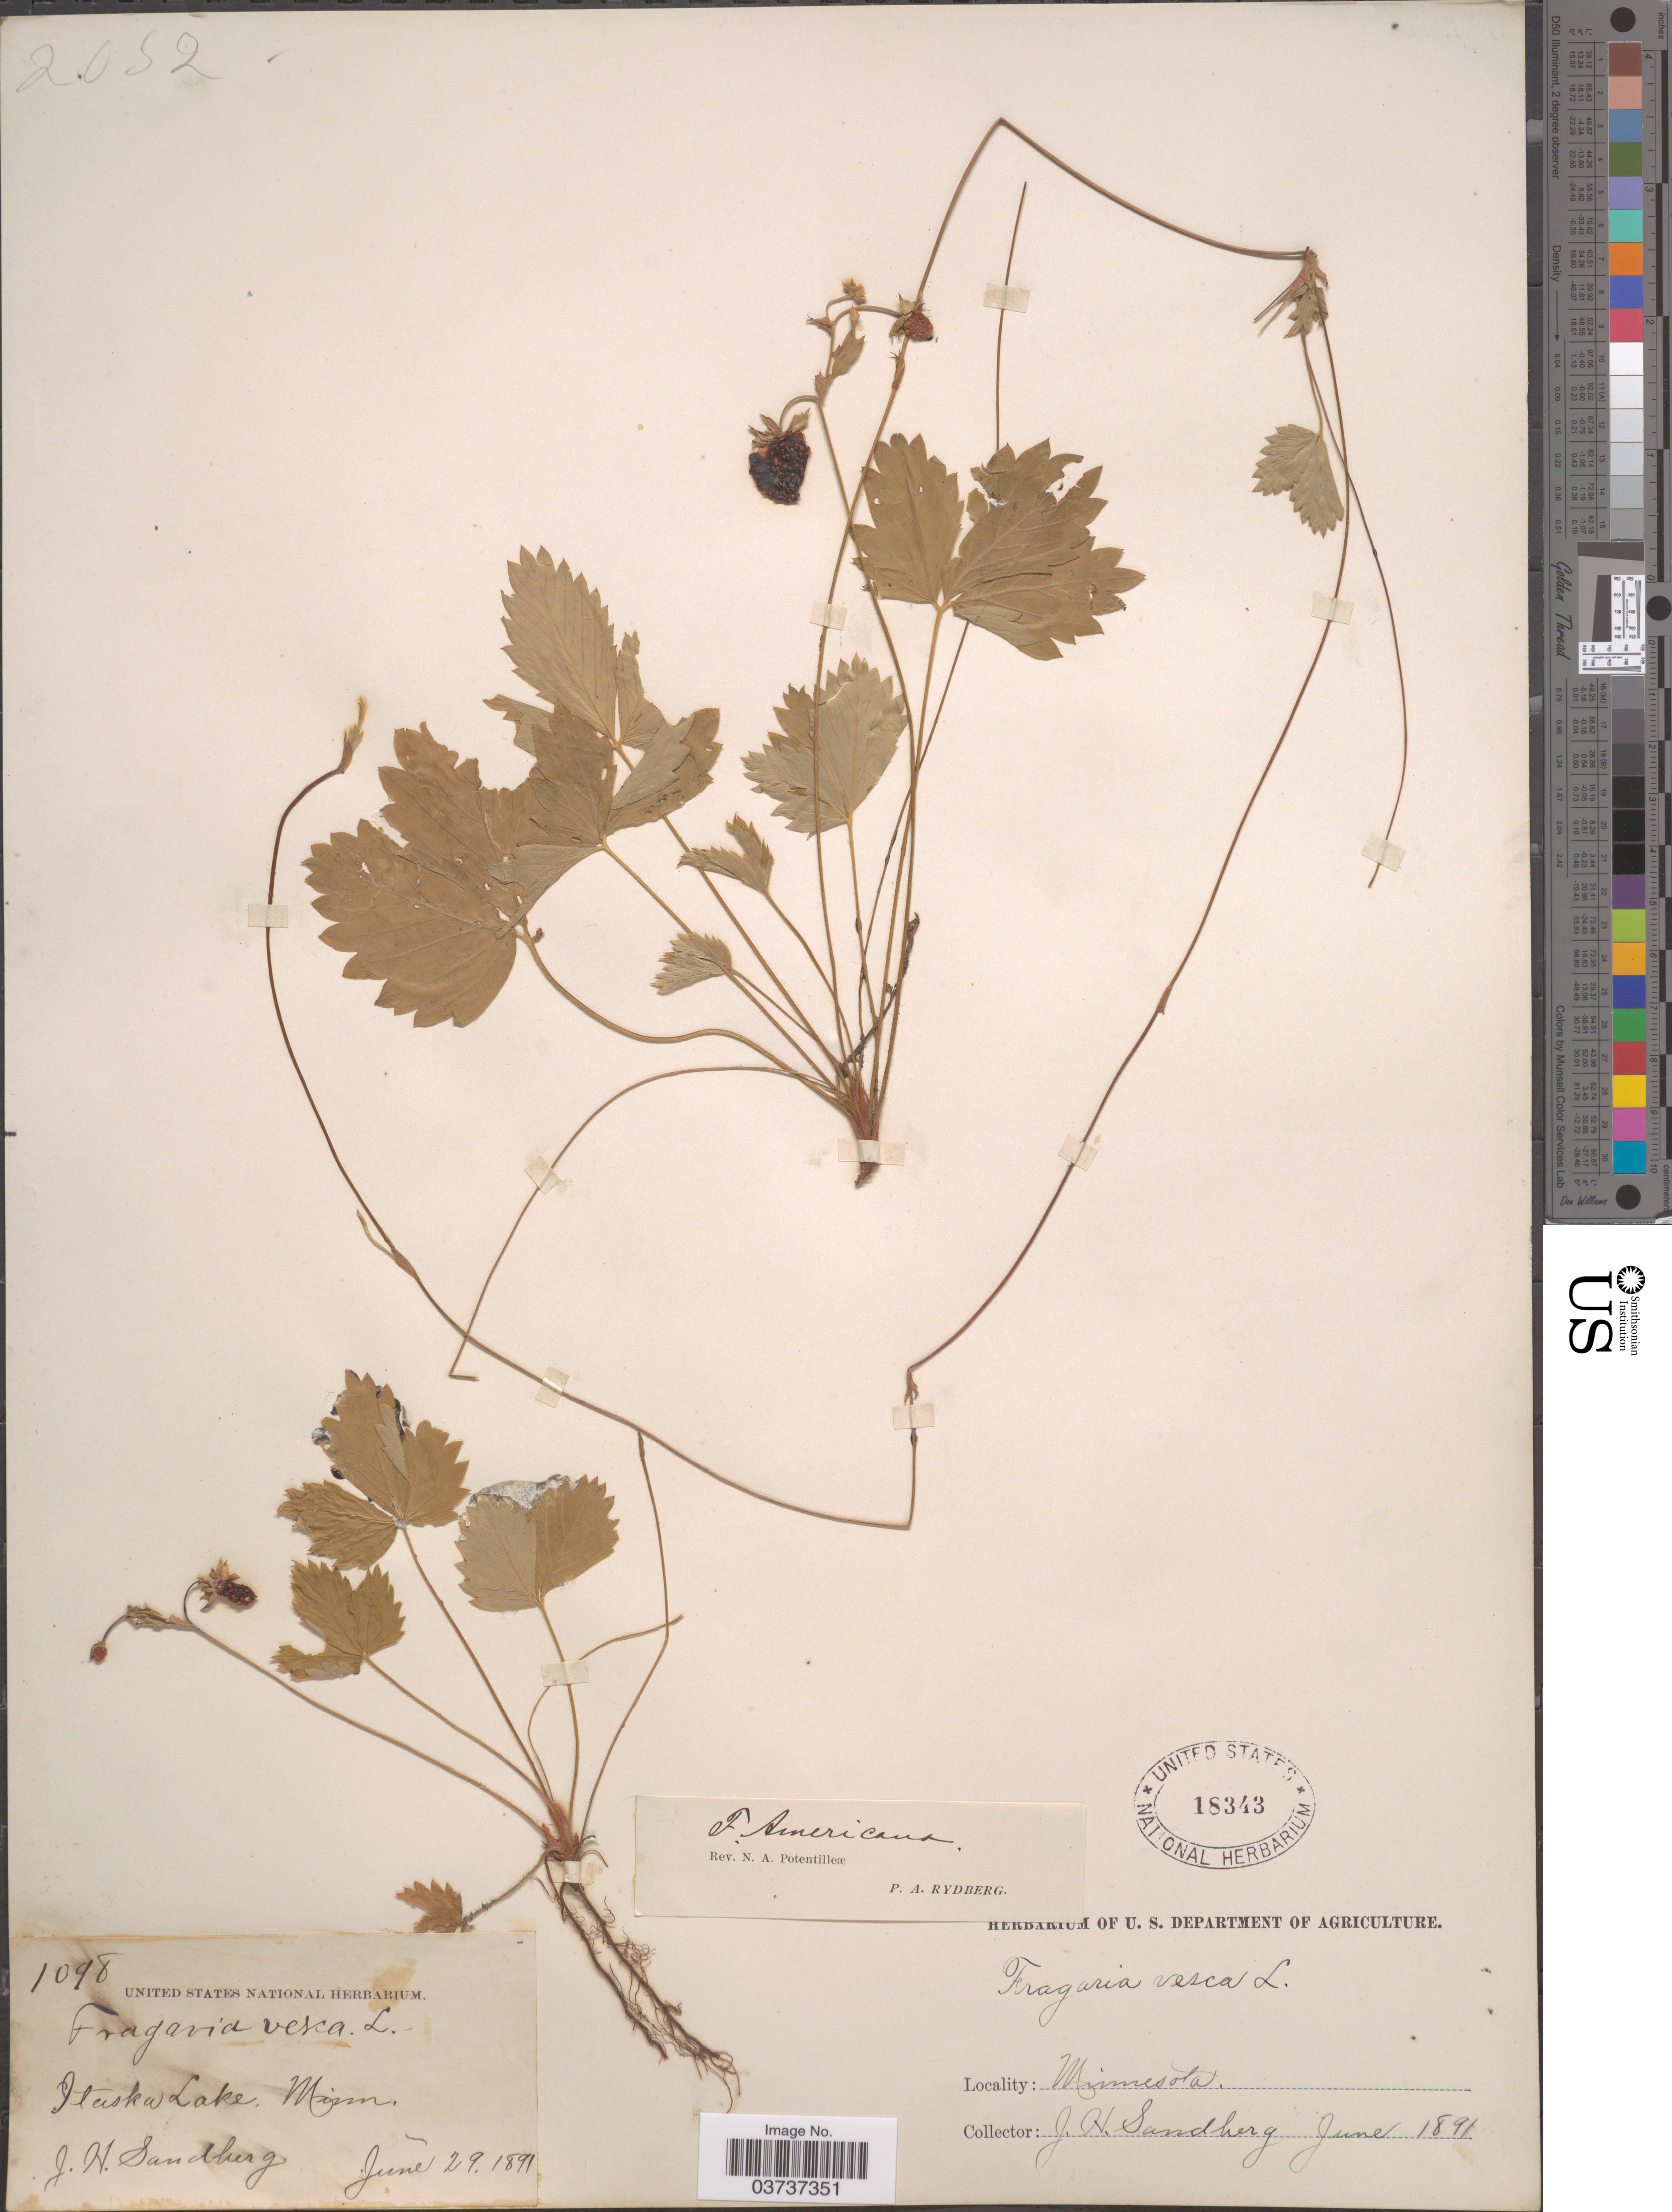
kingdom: Plantae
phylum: Tracheophyta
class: Magnoliopsida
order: Rosales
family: Rosaceae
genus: Fragaria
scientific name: Fragaria vesca subsp. americana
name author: (Porter) Staudt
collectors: J. H. Sandberg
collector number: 1098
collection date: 1891-06-29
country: United States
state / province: Minnesota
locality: Itaska Lake.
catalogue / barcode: US 18343